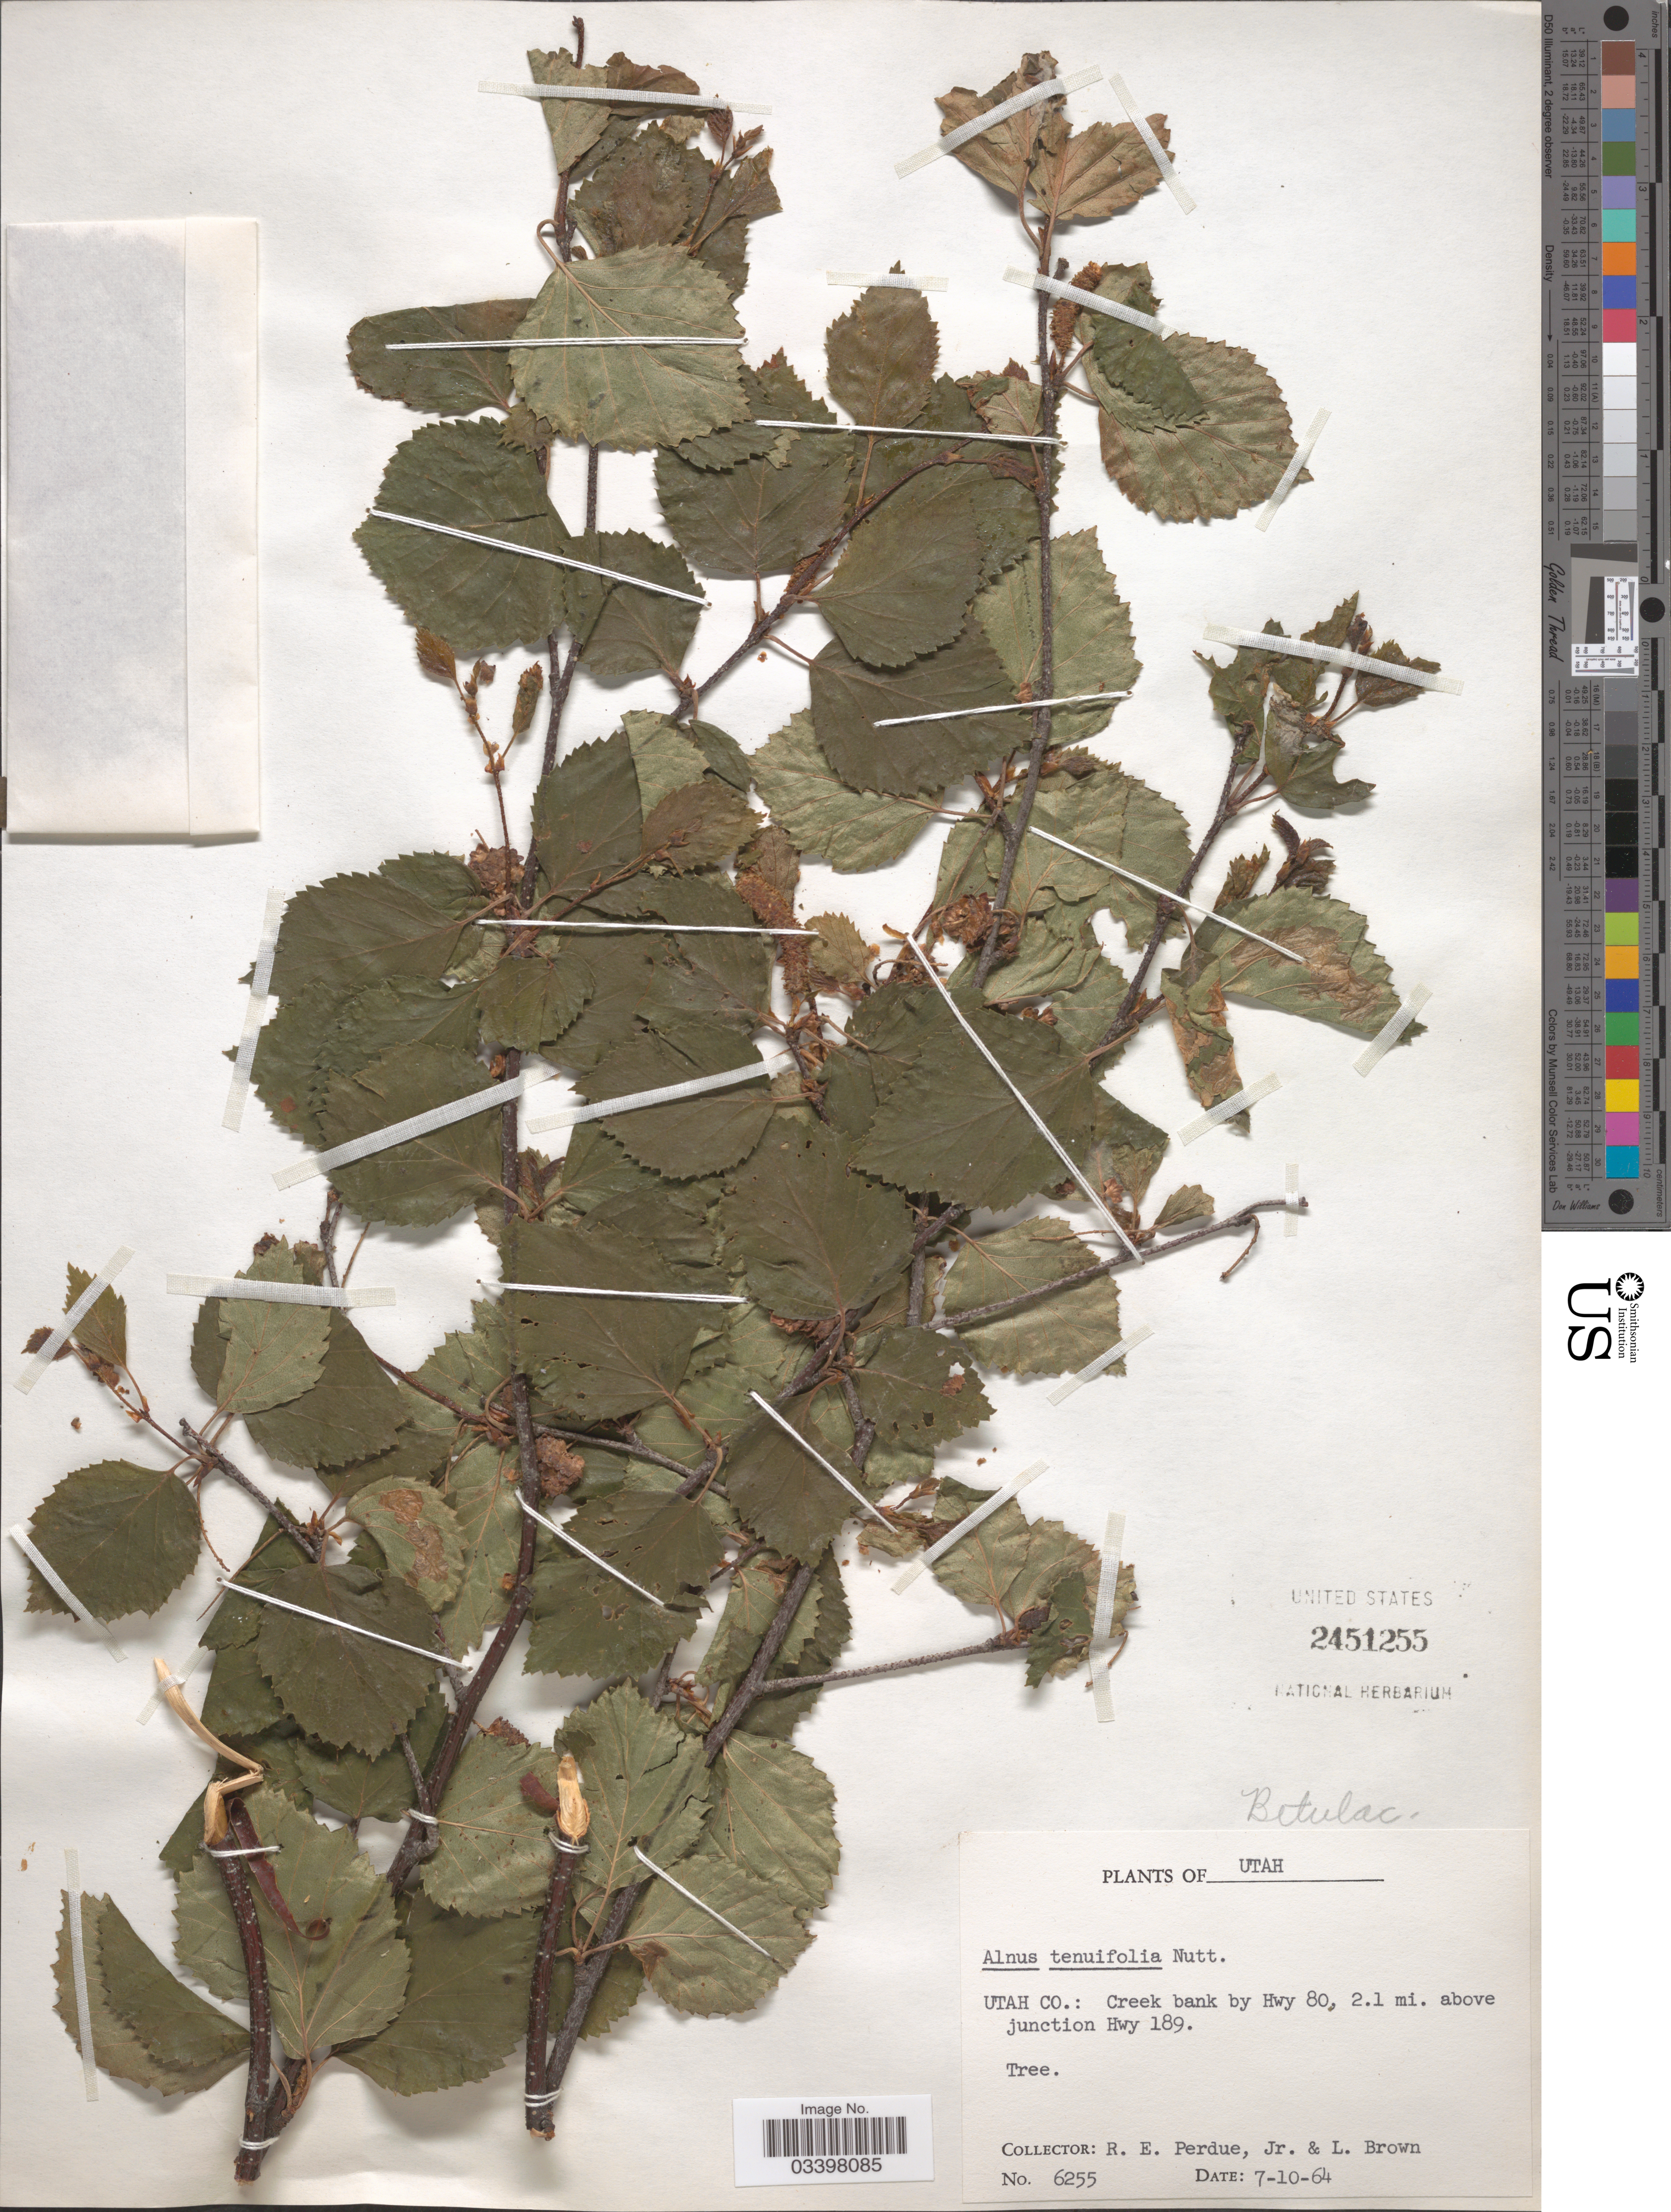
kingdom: Plantae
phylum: Tracheophyta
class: Magnoliopsida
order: Fagales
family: Betulaceae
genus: Alnus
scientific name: Alnus tenuifolia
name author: Nutt.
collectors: R. E. Perdue & L. Brown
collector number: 6255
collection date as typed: Transcribed d/m/y: 10/7/64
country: United States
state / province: Utah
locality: Utah Co.: Creek bank by Hwy 80, 2.1 mi. above junction Hwy 189.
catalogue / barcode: US 2451255